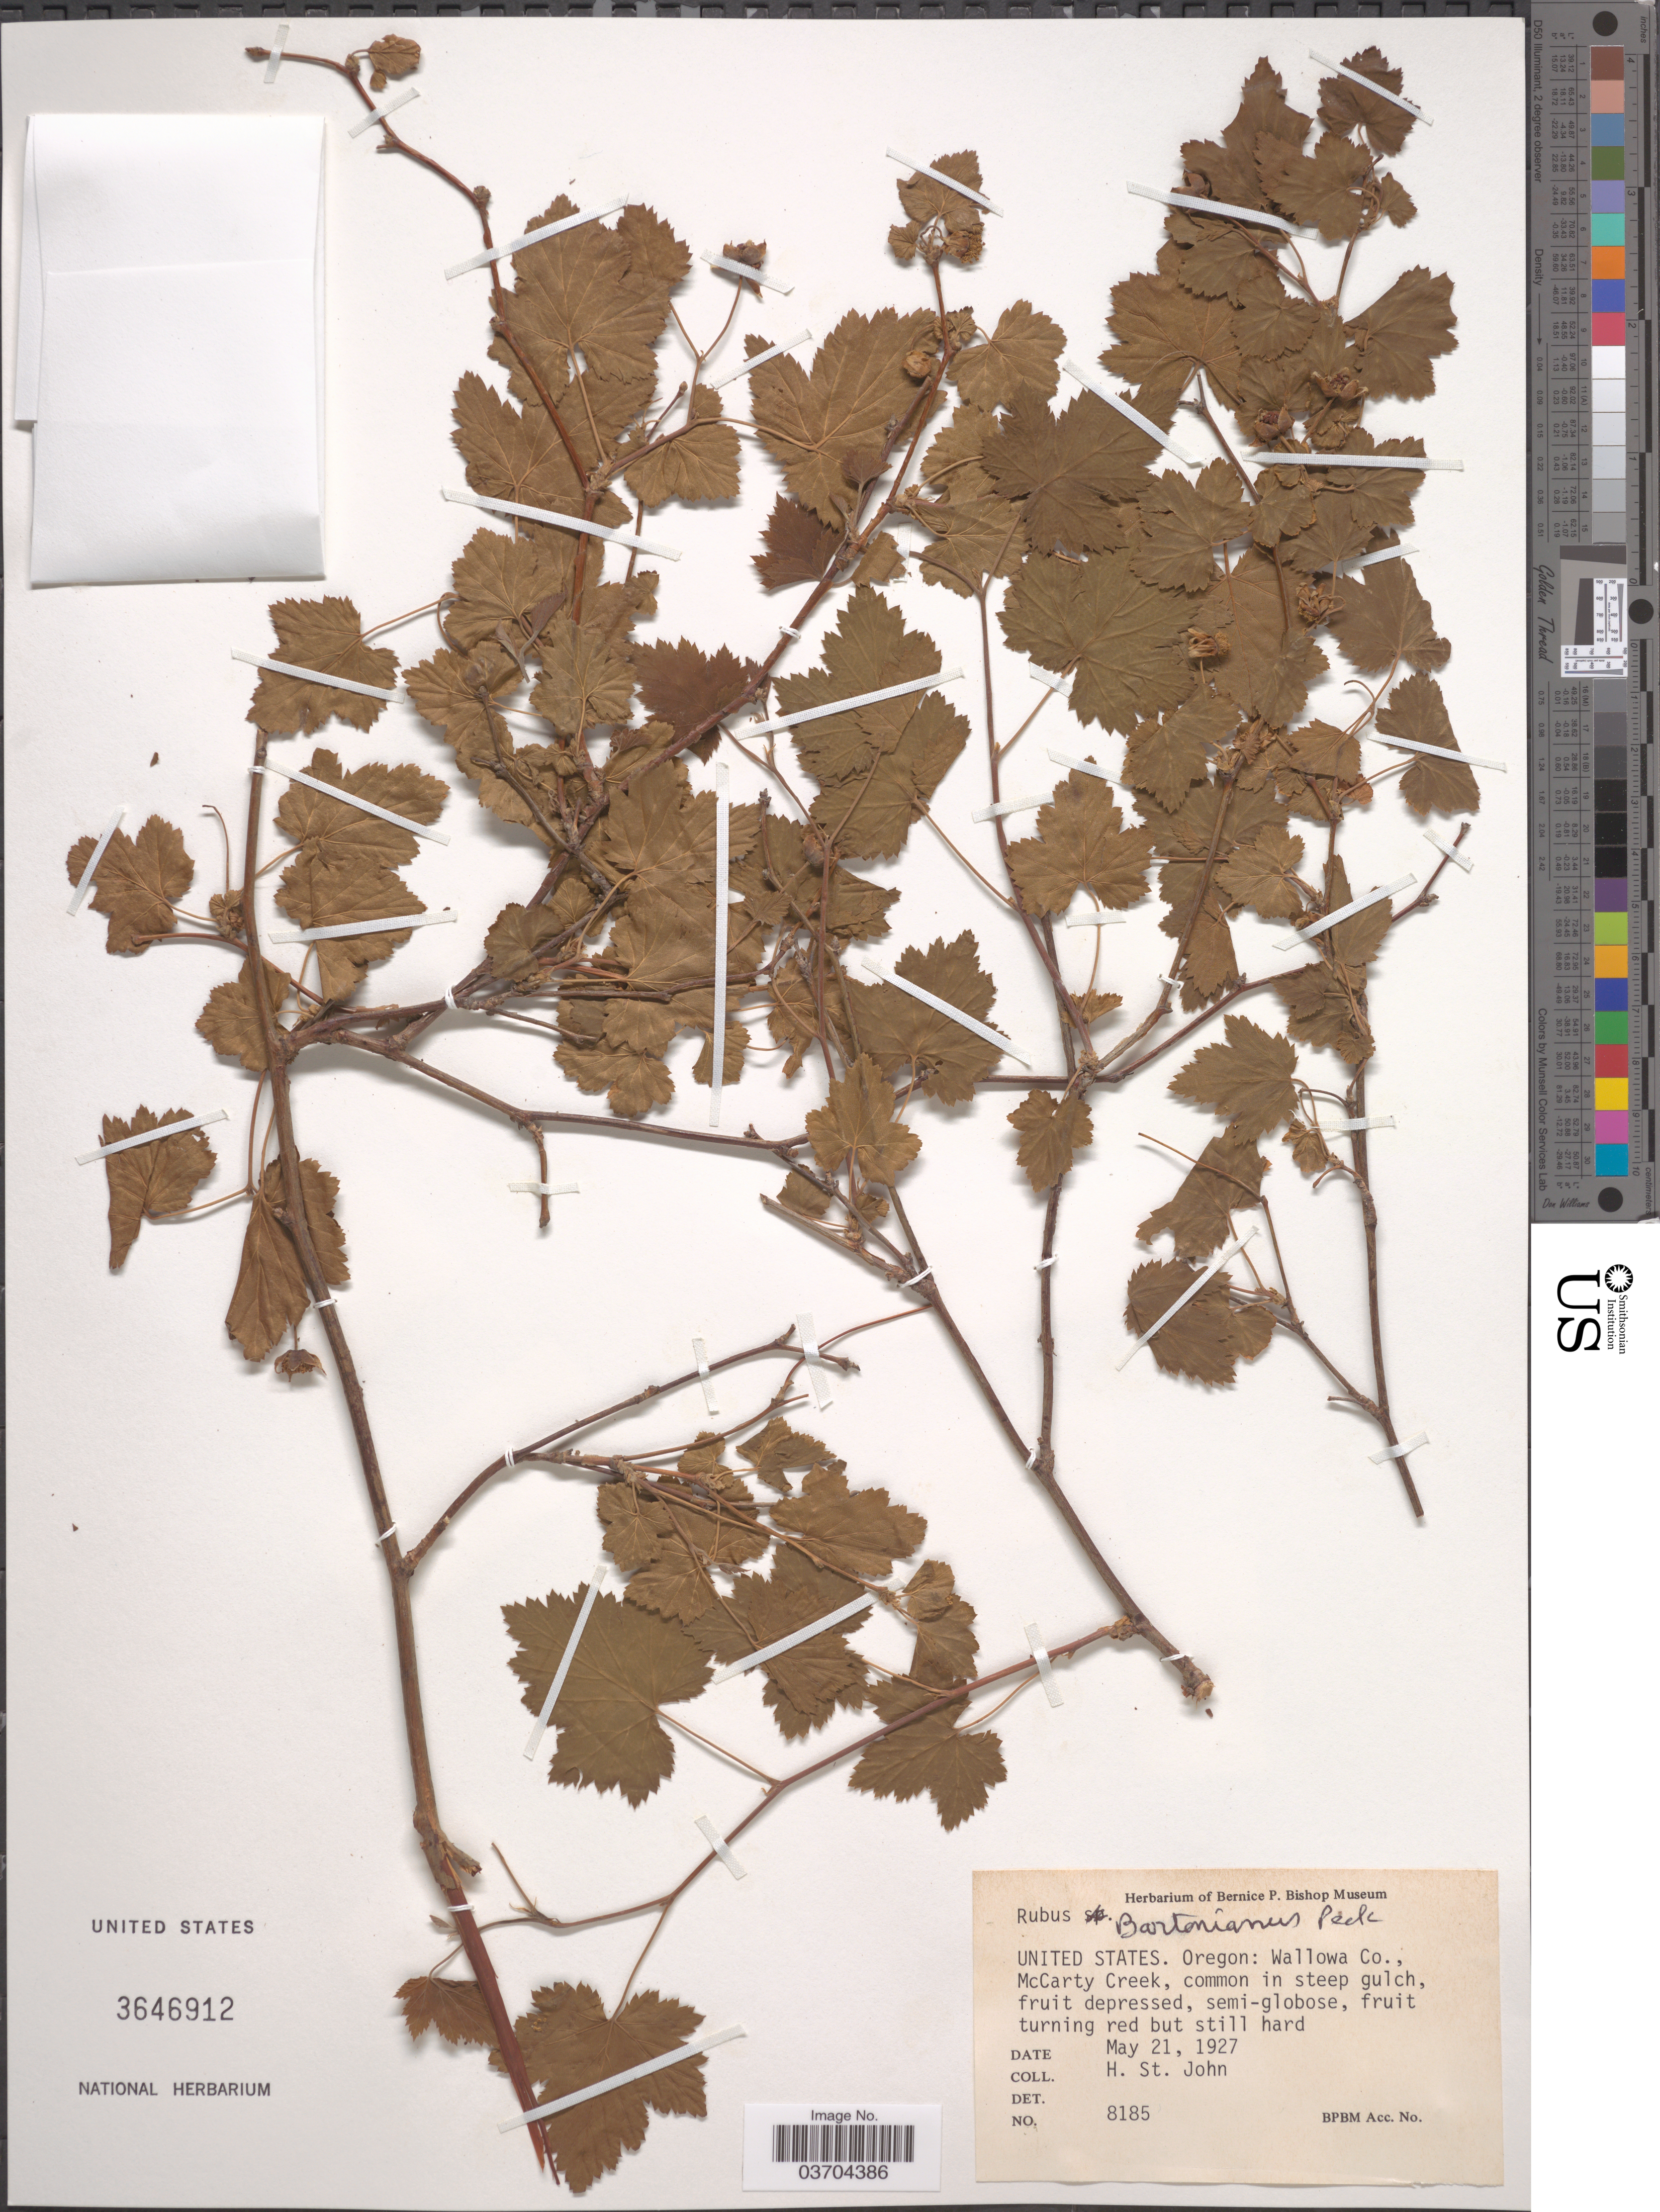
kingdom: Plantae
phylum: Tracheophyta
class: Magnoliopsida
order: Rosales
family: Rosaceae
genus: Rubus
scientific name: Rubus bartonianus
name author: M. Peck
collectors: H. St. John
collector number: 8185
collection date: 1927-05-21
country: United States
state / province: Oregon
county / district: Wallowa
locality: Wallowa Co. McCarty Creek.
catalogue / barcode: US 3646912